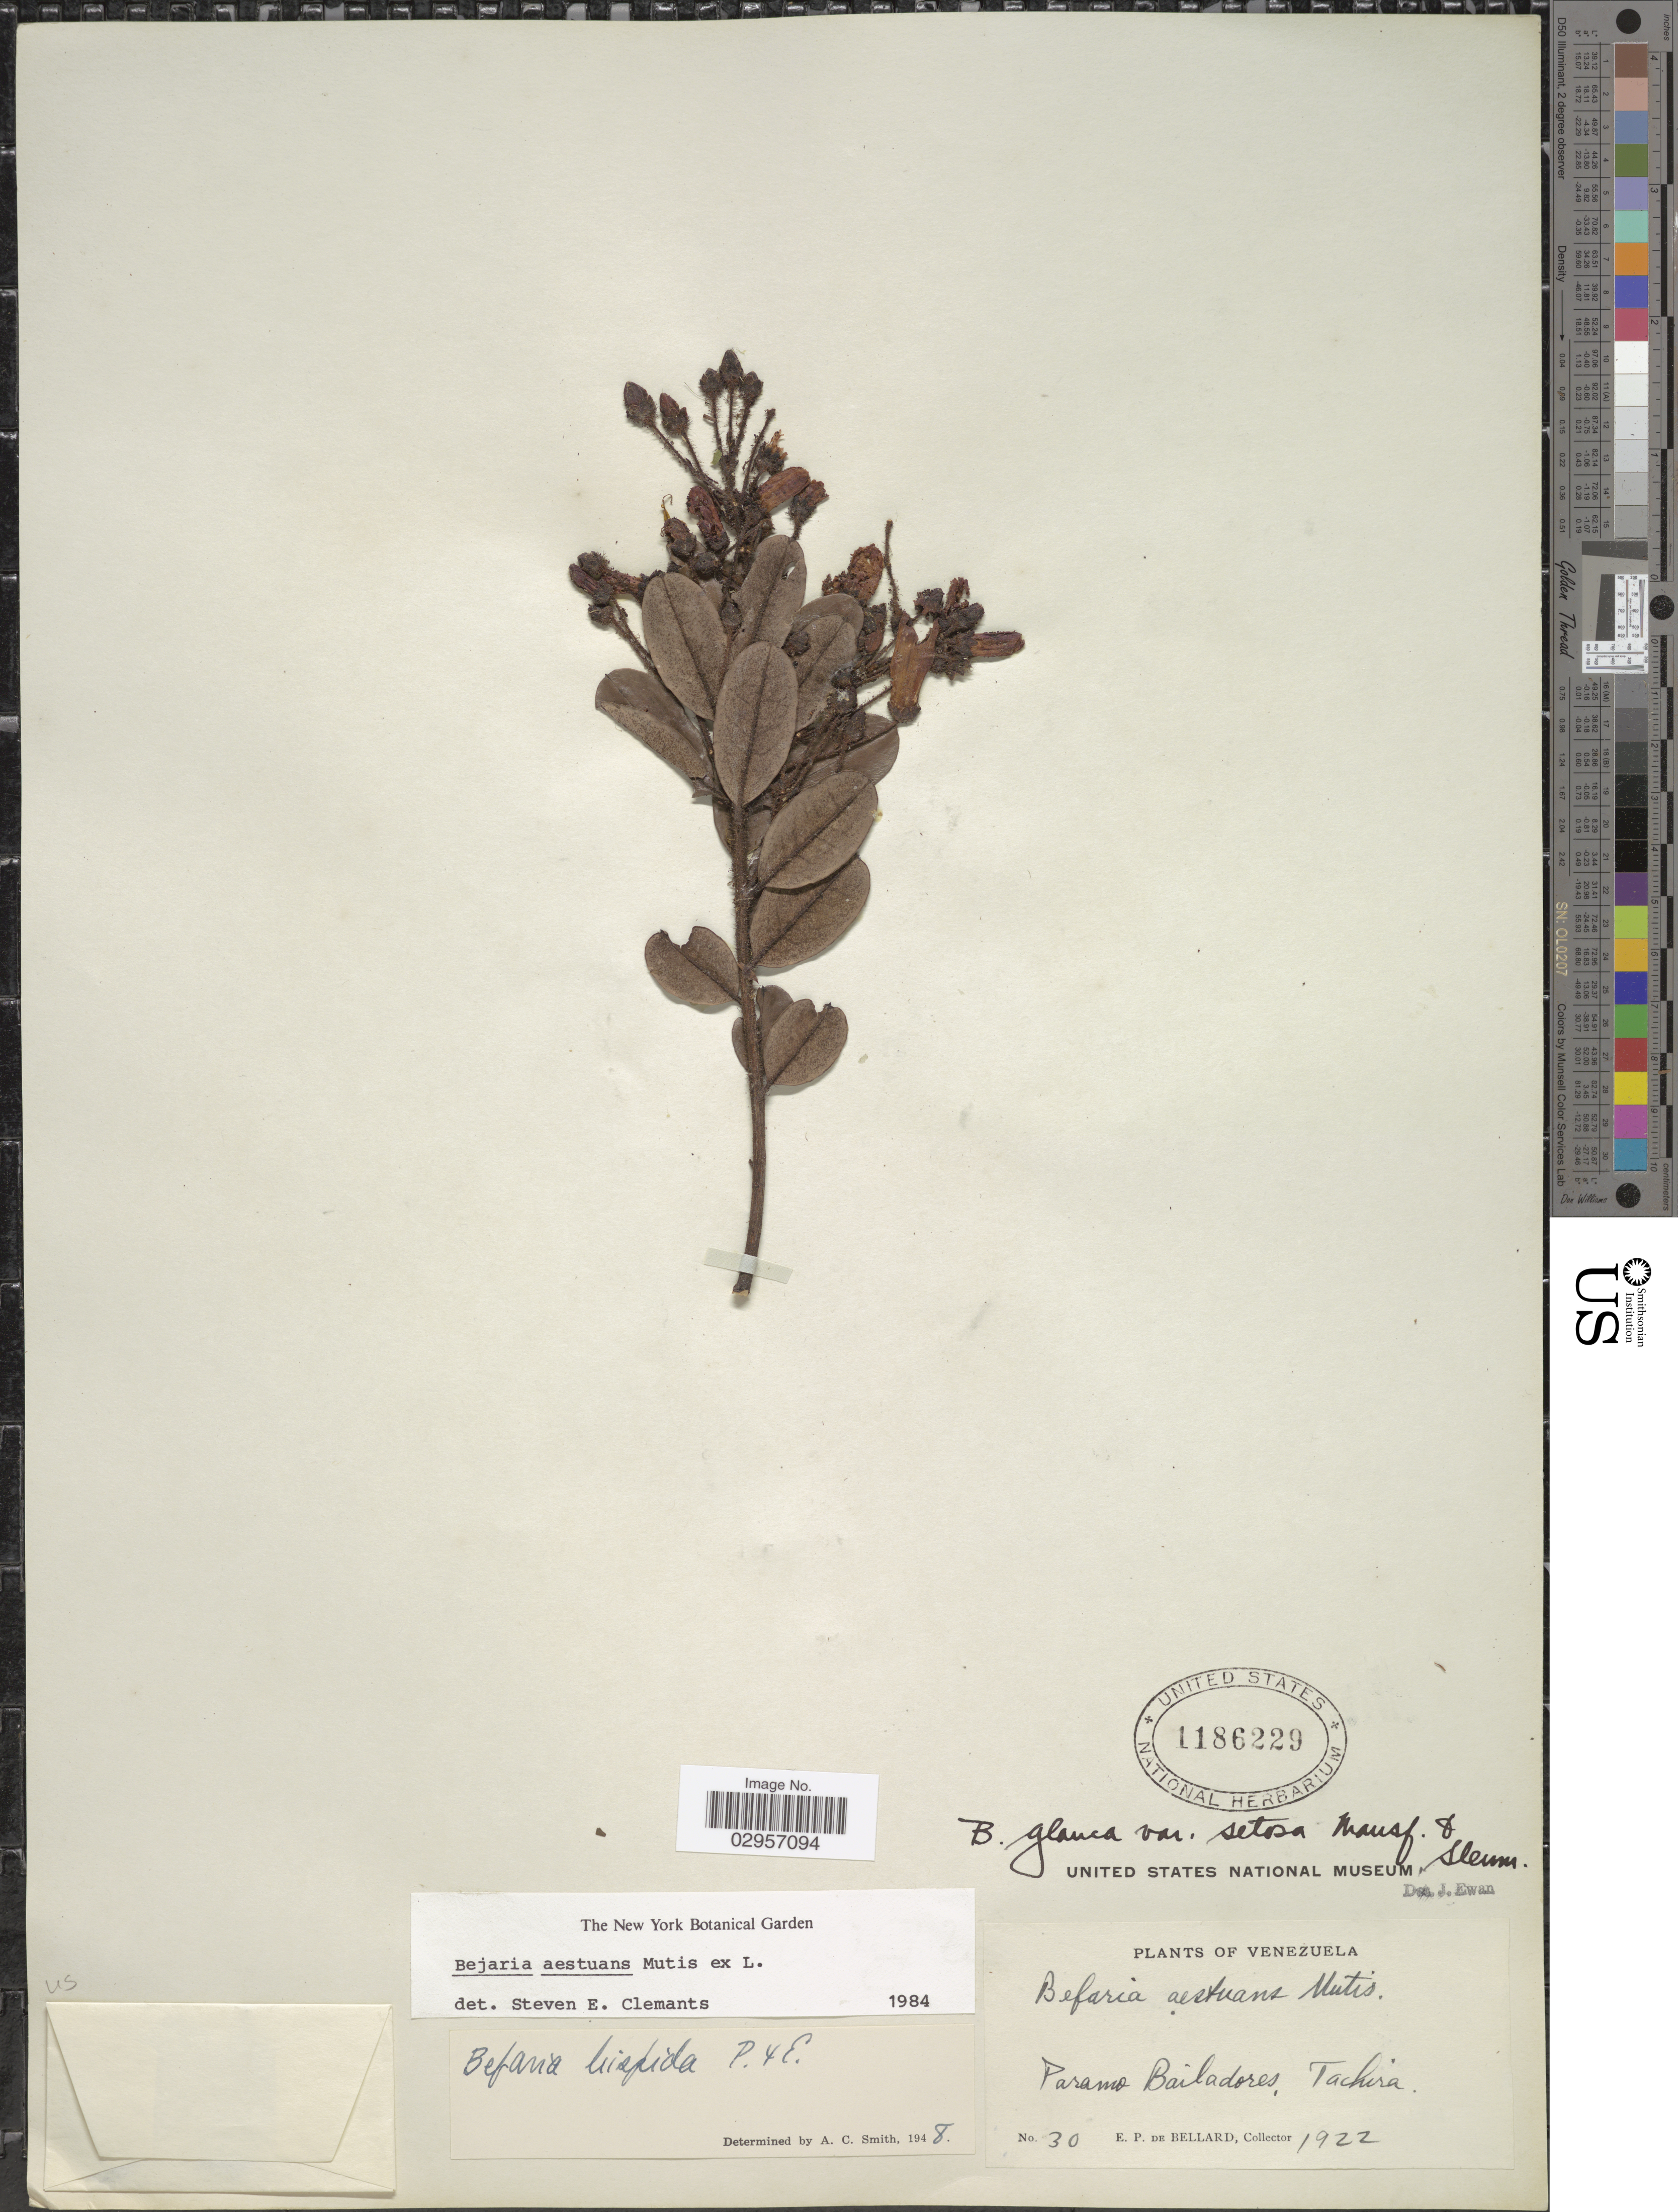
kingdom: Plantae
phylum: Tracheophyta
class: Magnoliopsida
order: Ericales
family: Ericaceae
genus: Befaria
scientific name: Befaria aestuans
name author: Mutis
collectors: E. de Bellard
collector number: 30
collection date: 1922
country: Venezuela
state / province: Tachira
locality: Paramo Bailadores, Tachira.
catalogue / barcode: US 1186229